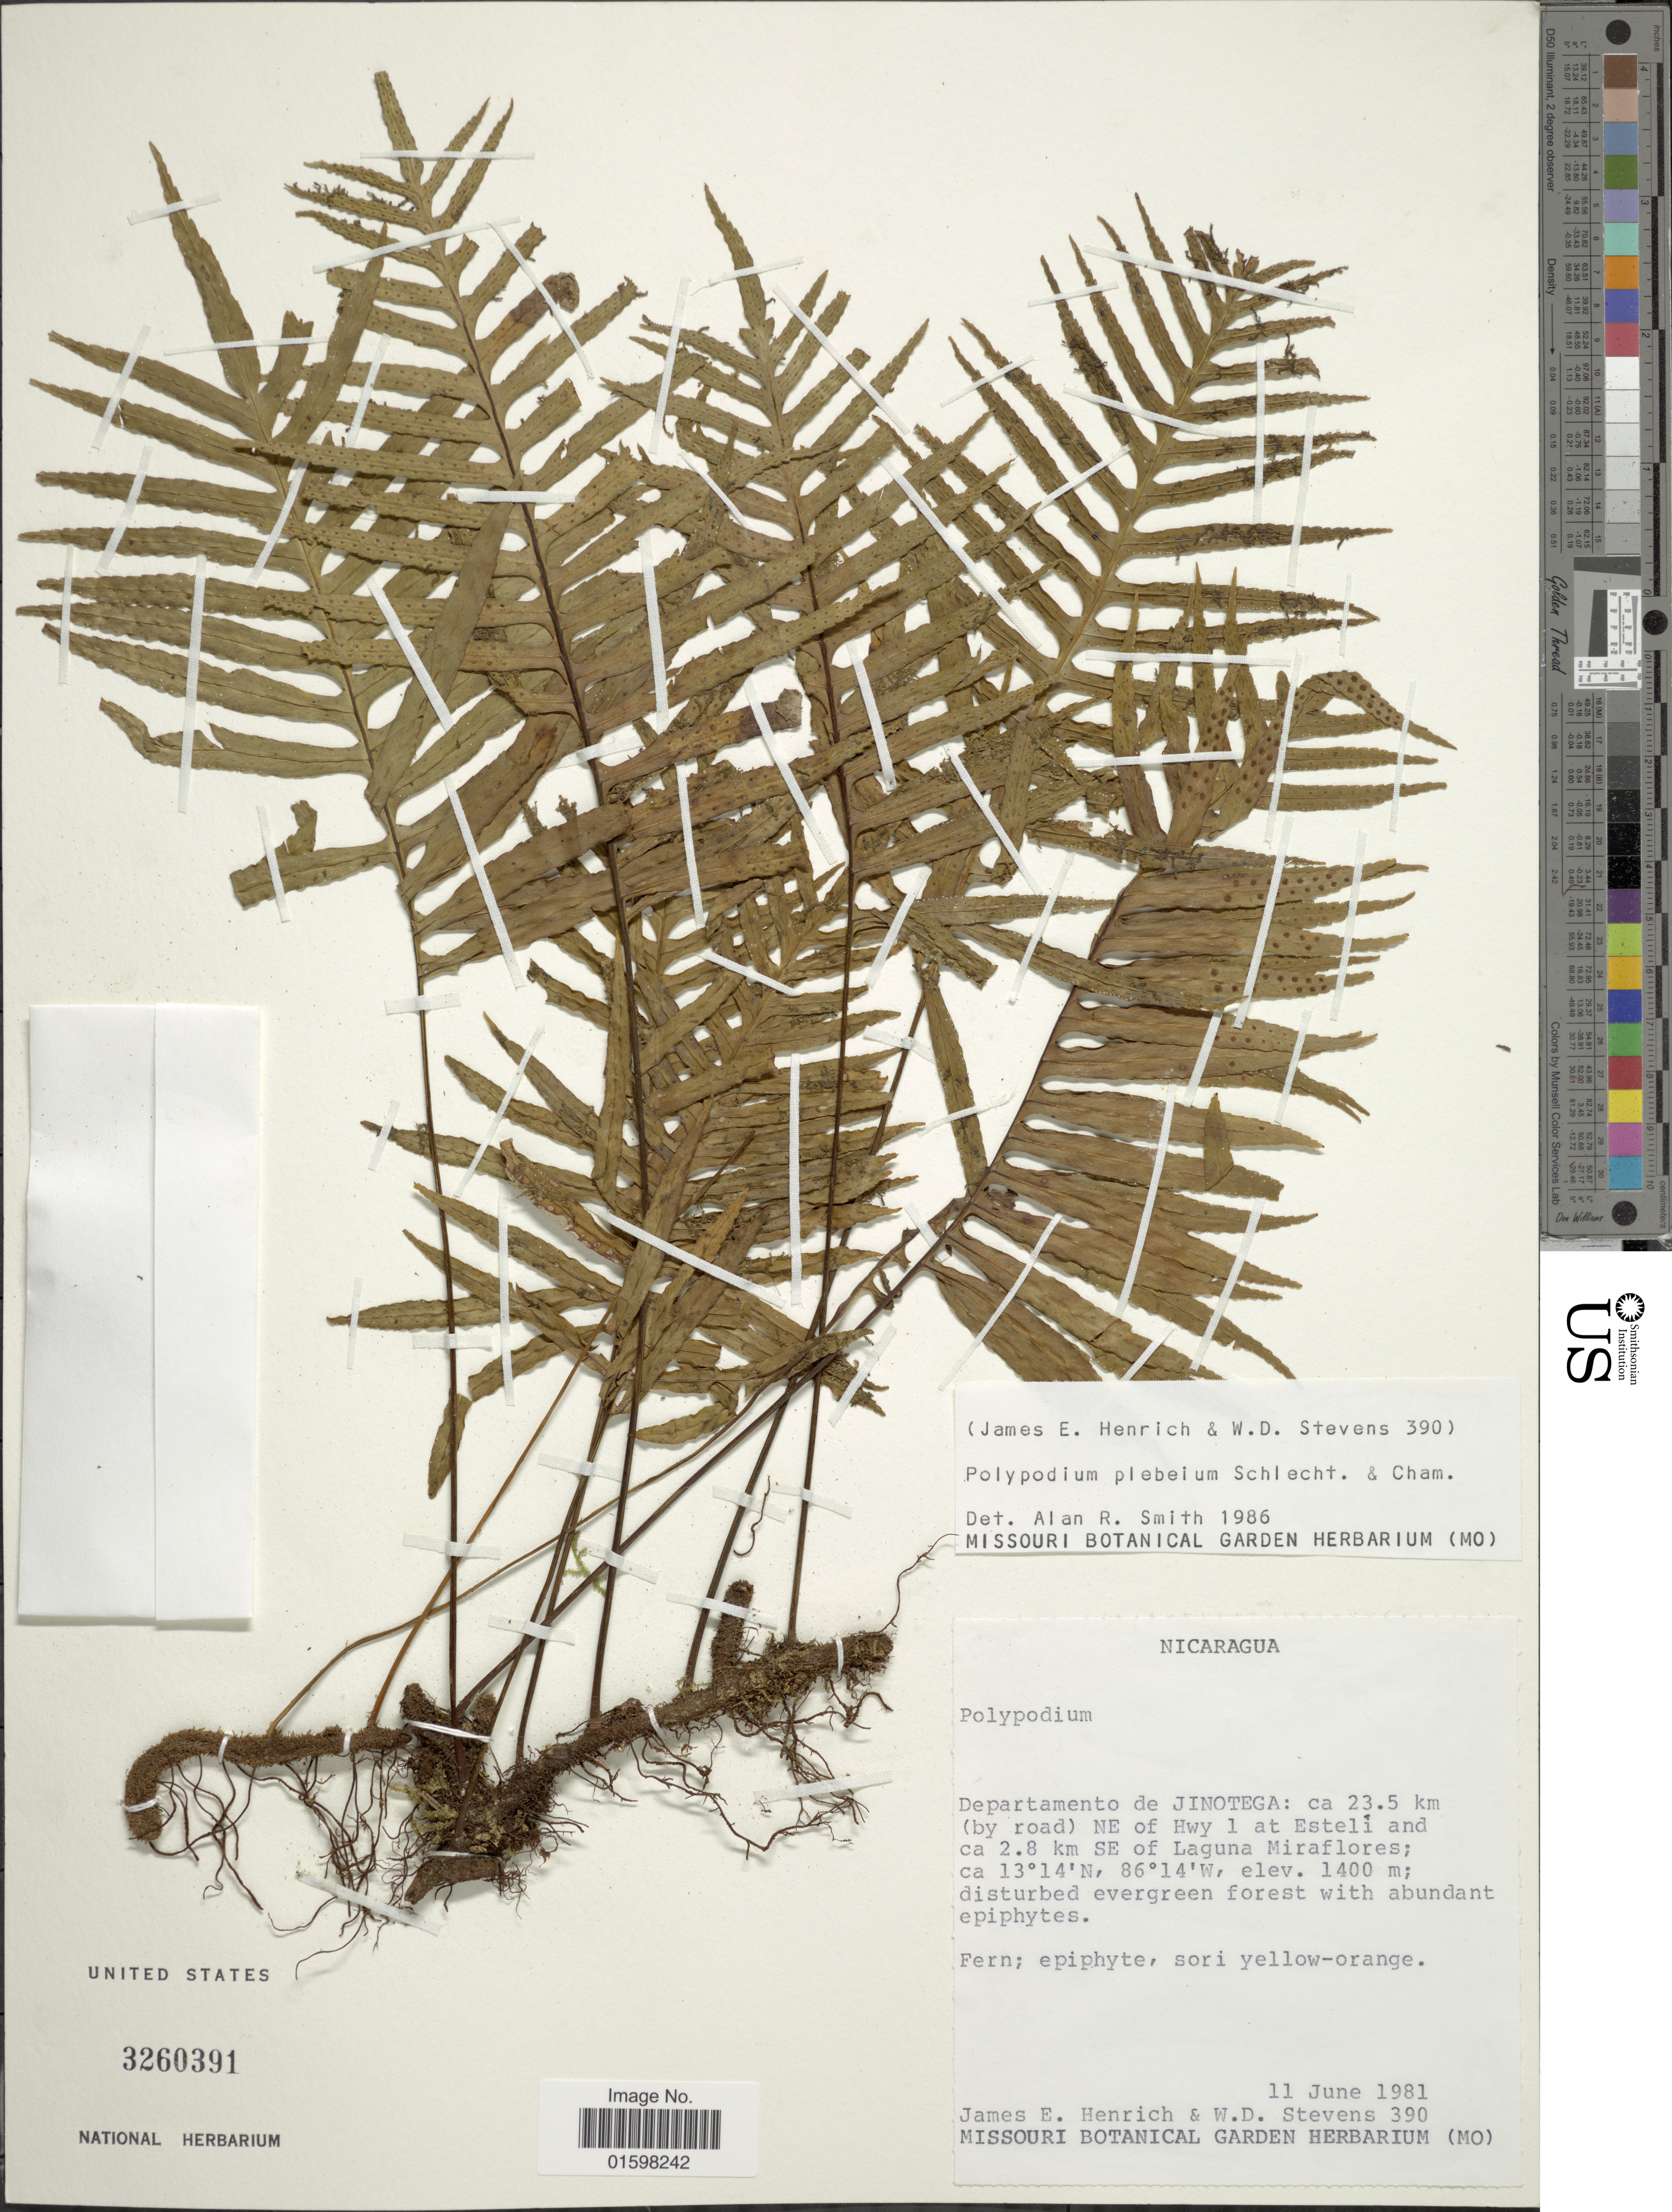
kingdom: Plantae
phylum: Tracheophyta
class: Polypodiopsida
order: Polypodiales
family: Polypodiaceae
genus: Pleopeltis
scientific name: Pleopeltis plebeia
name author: (Schltdl. ex Cham.) A.R. Sm. & Tejero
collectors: J. E. Henrich & W. D. Stevens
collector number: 390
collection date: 1981-06-11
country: Nicaragua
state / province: Jinotega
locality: Departamento de Jinotega: 23.5 km (by road), NE of Hwy 1 at Esteli and 2.8 km SE of Laguna Miraflores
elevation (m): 1400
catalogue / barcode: US 3260391